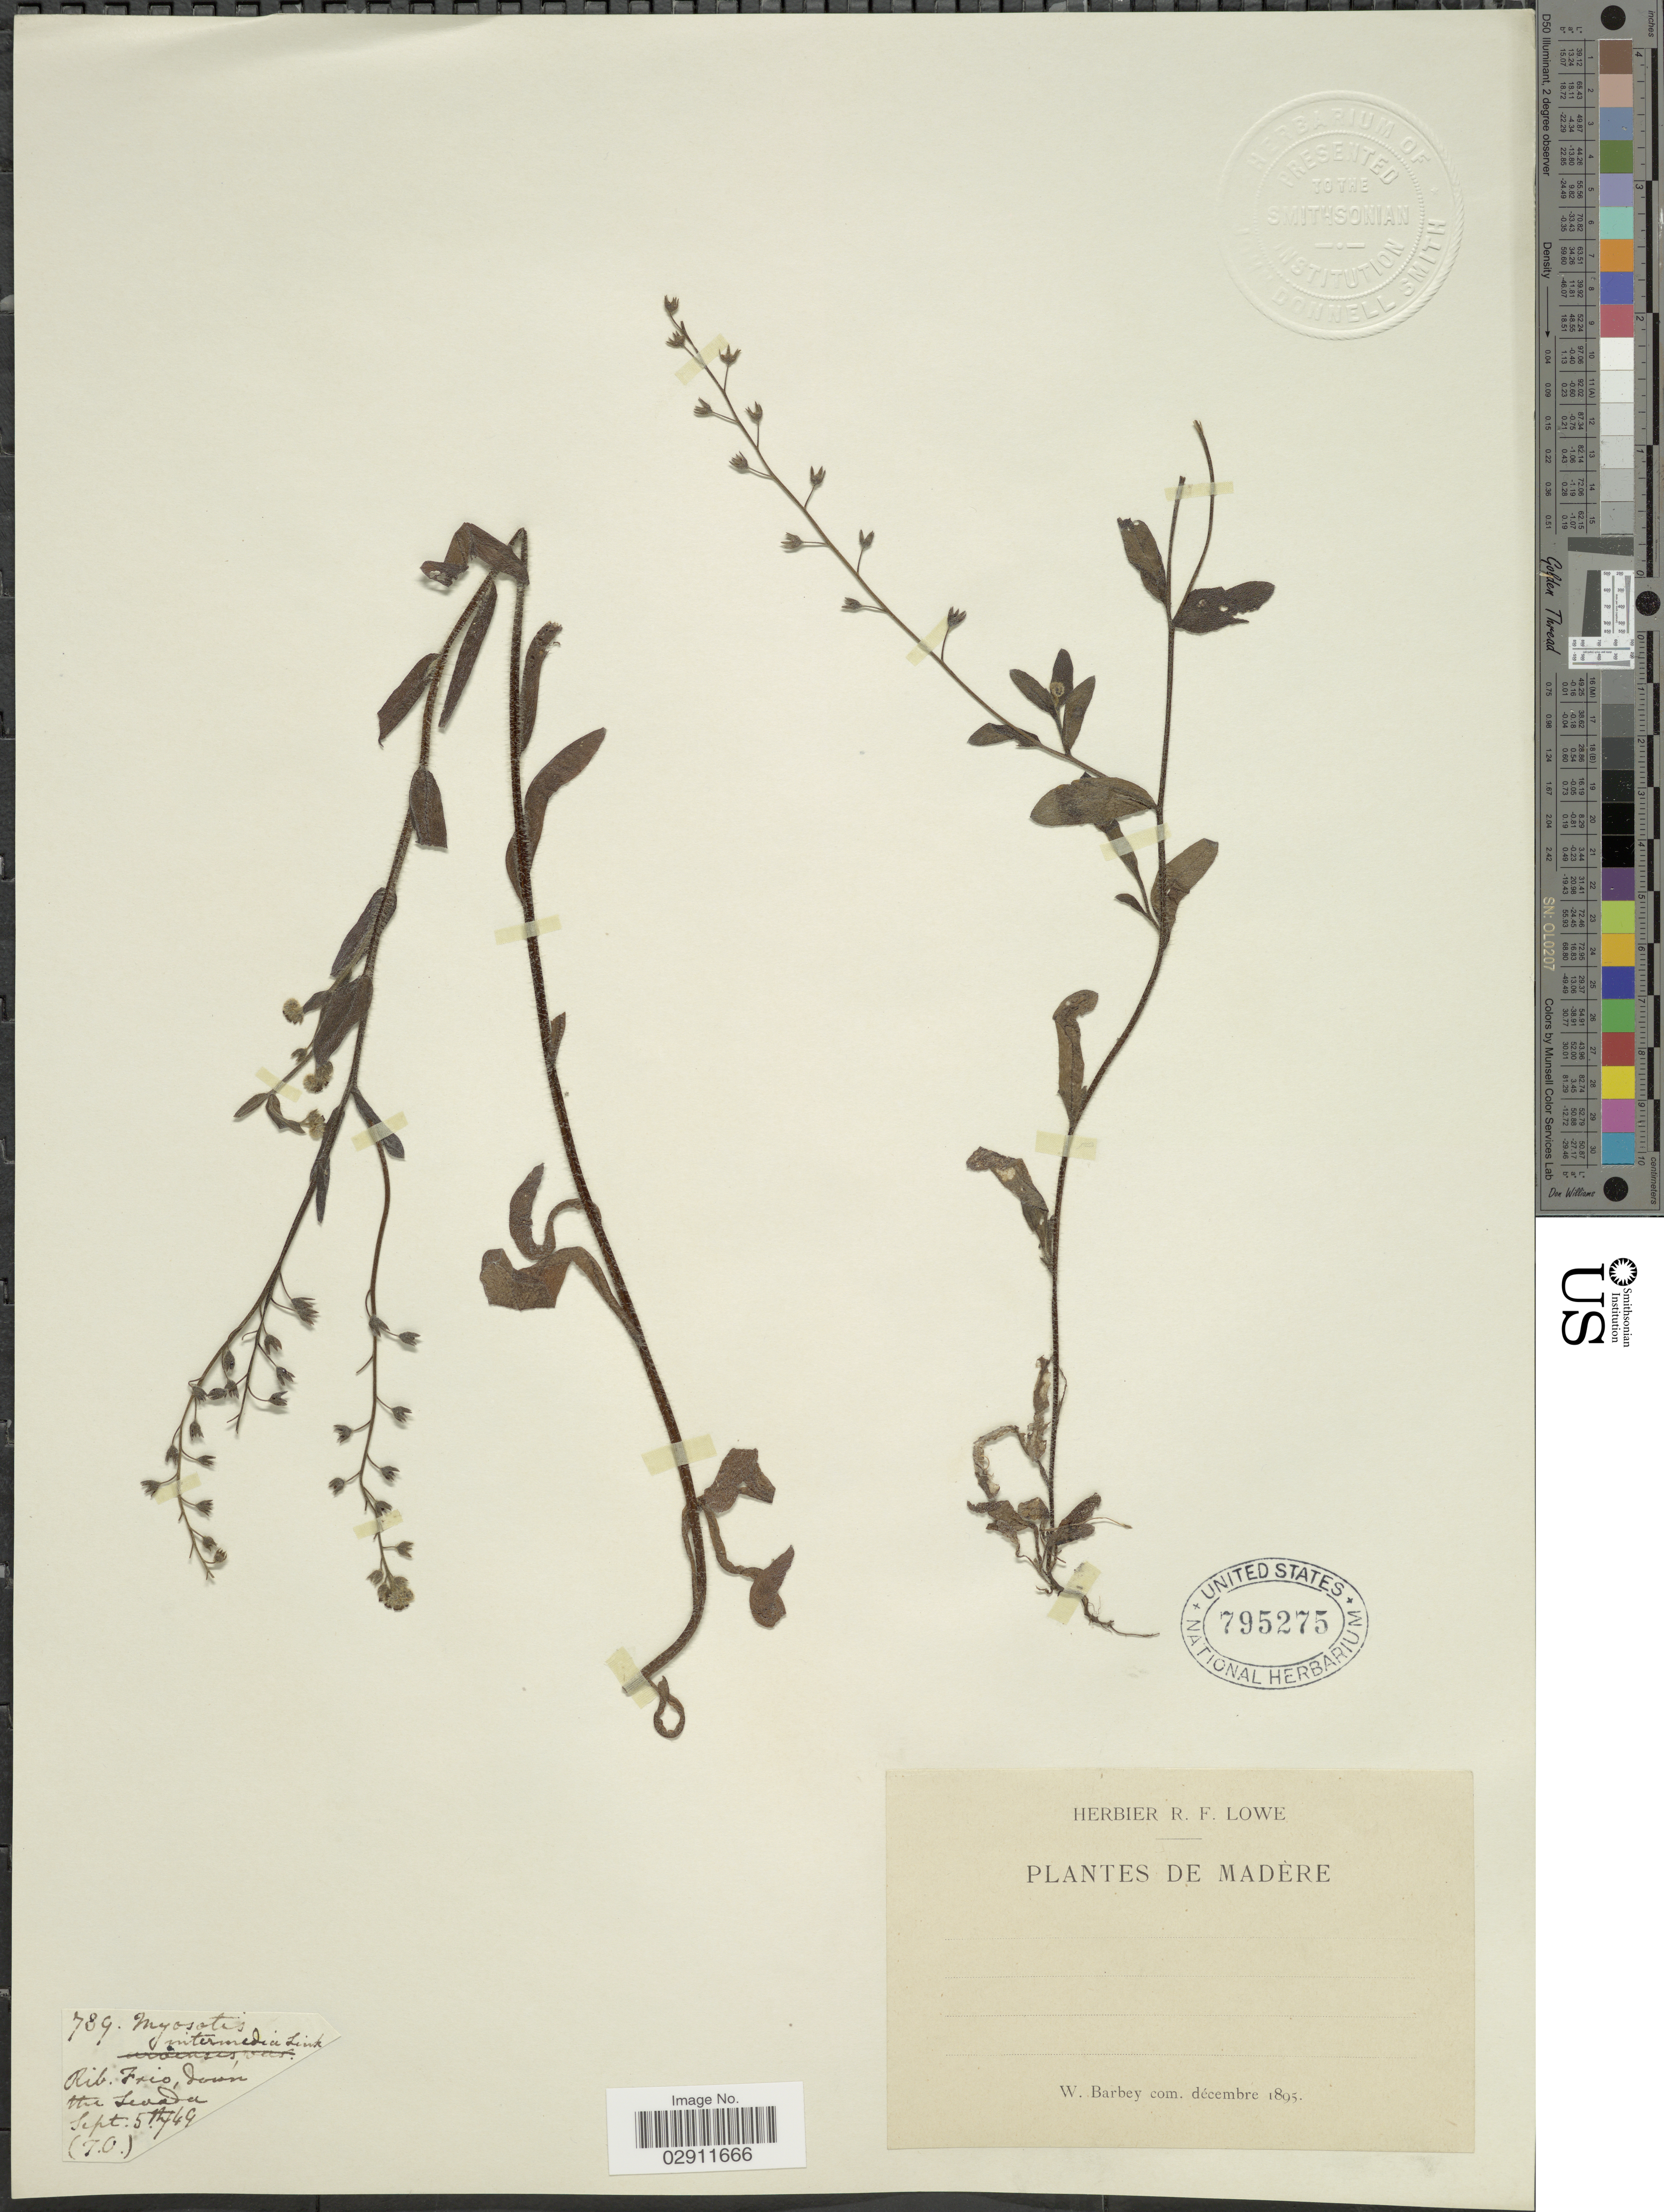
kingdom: Plantae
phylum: Tracheophyta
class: Magnoliopsida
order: Boraginales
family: Boraginaceae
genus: Myosotis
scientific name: Myosotis intermedia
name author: Link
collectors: ex herb. R. F. Lowe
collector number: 789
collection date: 1949-09-05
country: Portugal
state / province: Madeira (Aut. Reg.)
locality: Rib. Frio, down the Sevada. [interpreted] Madère.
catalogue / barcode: US 795275